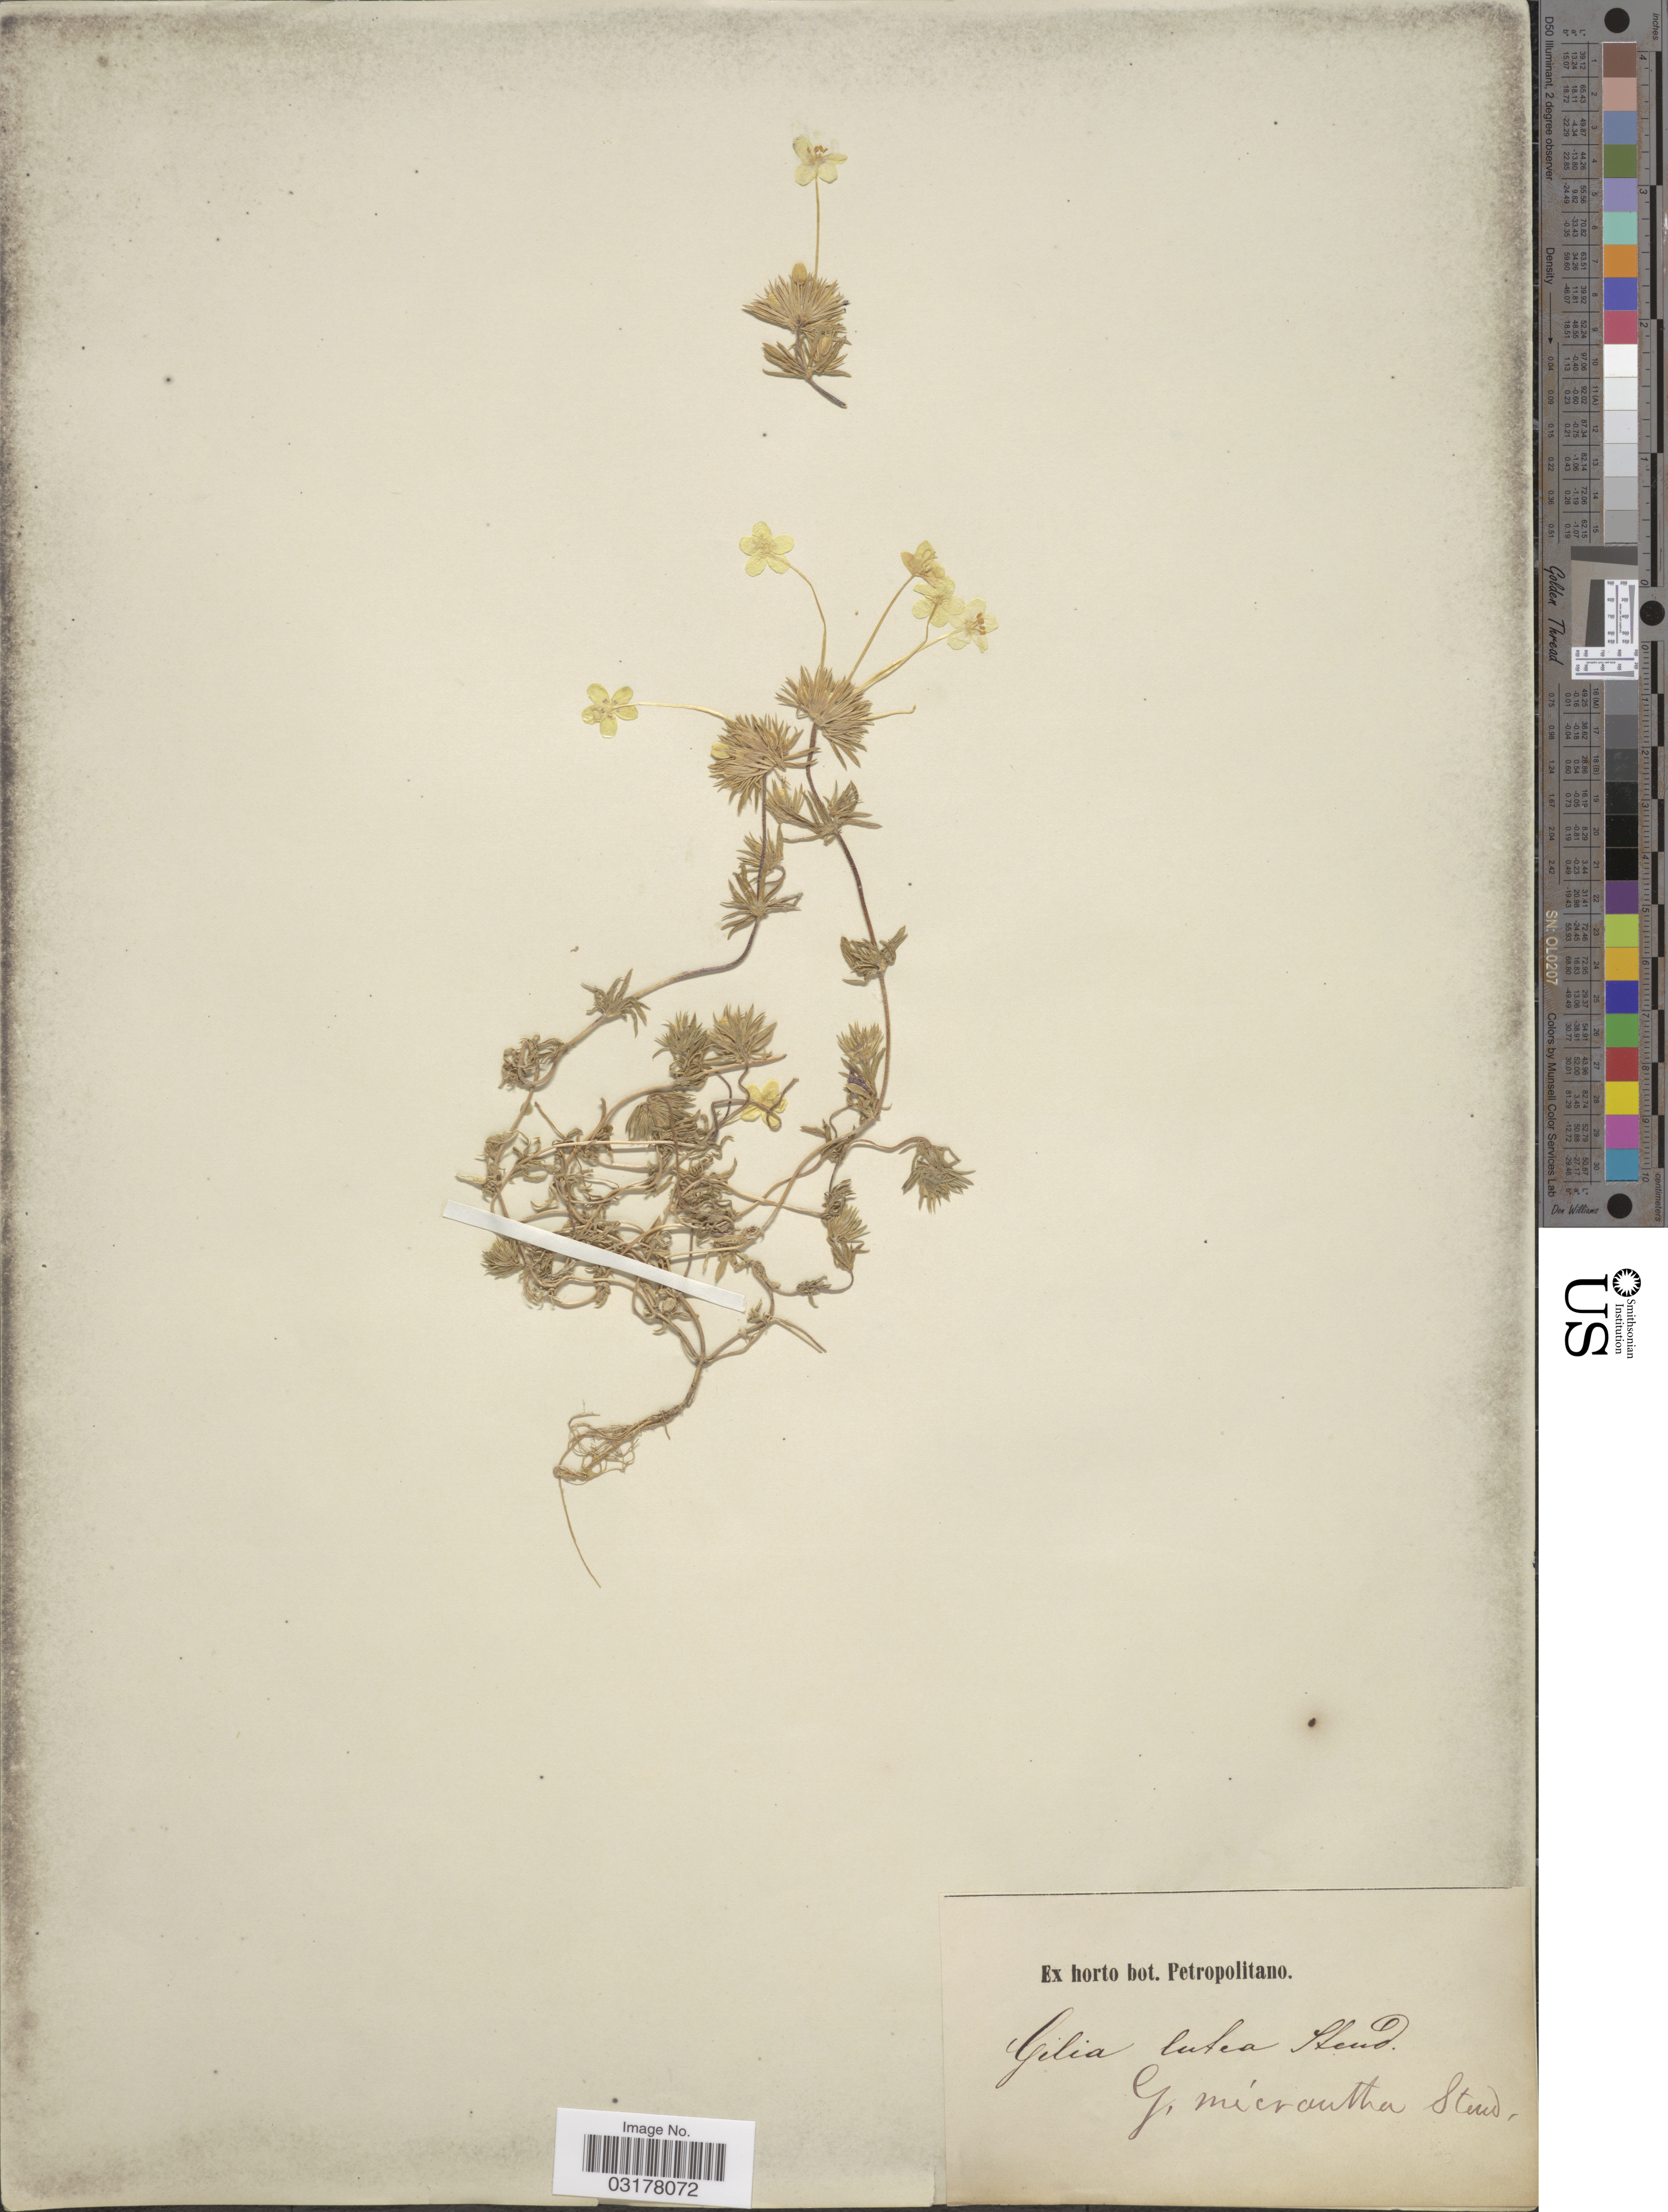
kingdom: Plantae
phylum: Tracheophyta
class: Magnoliopsida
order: Ericales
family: Polemoniaceae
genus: Leptosiphon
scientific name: Leptosiphon parviflorus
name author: Benth.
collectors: ex Horto Bot. Petropolitano